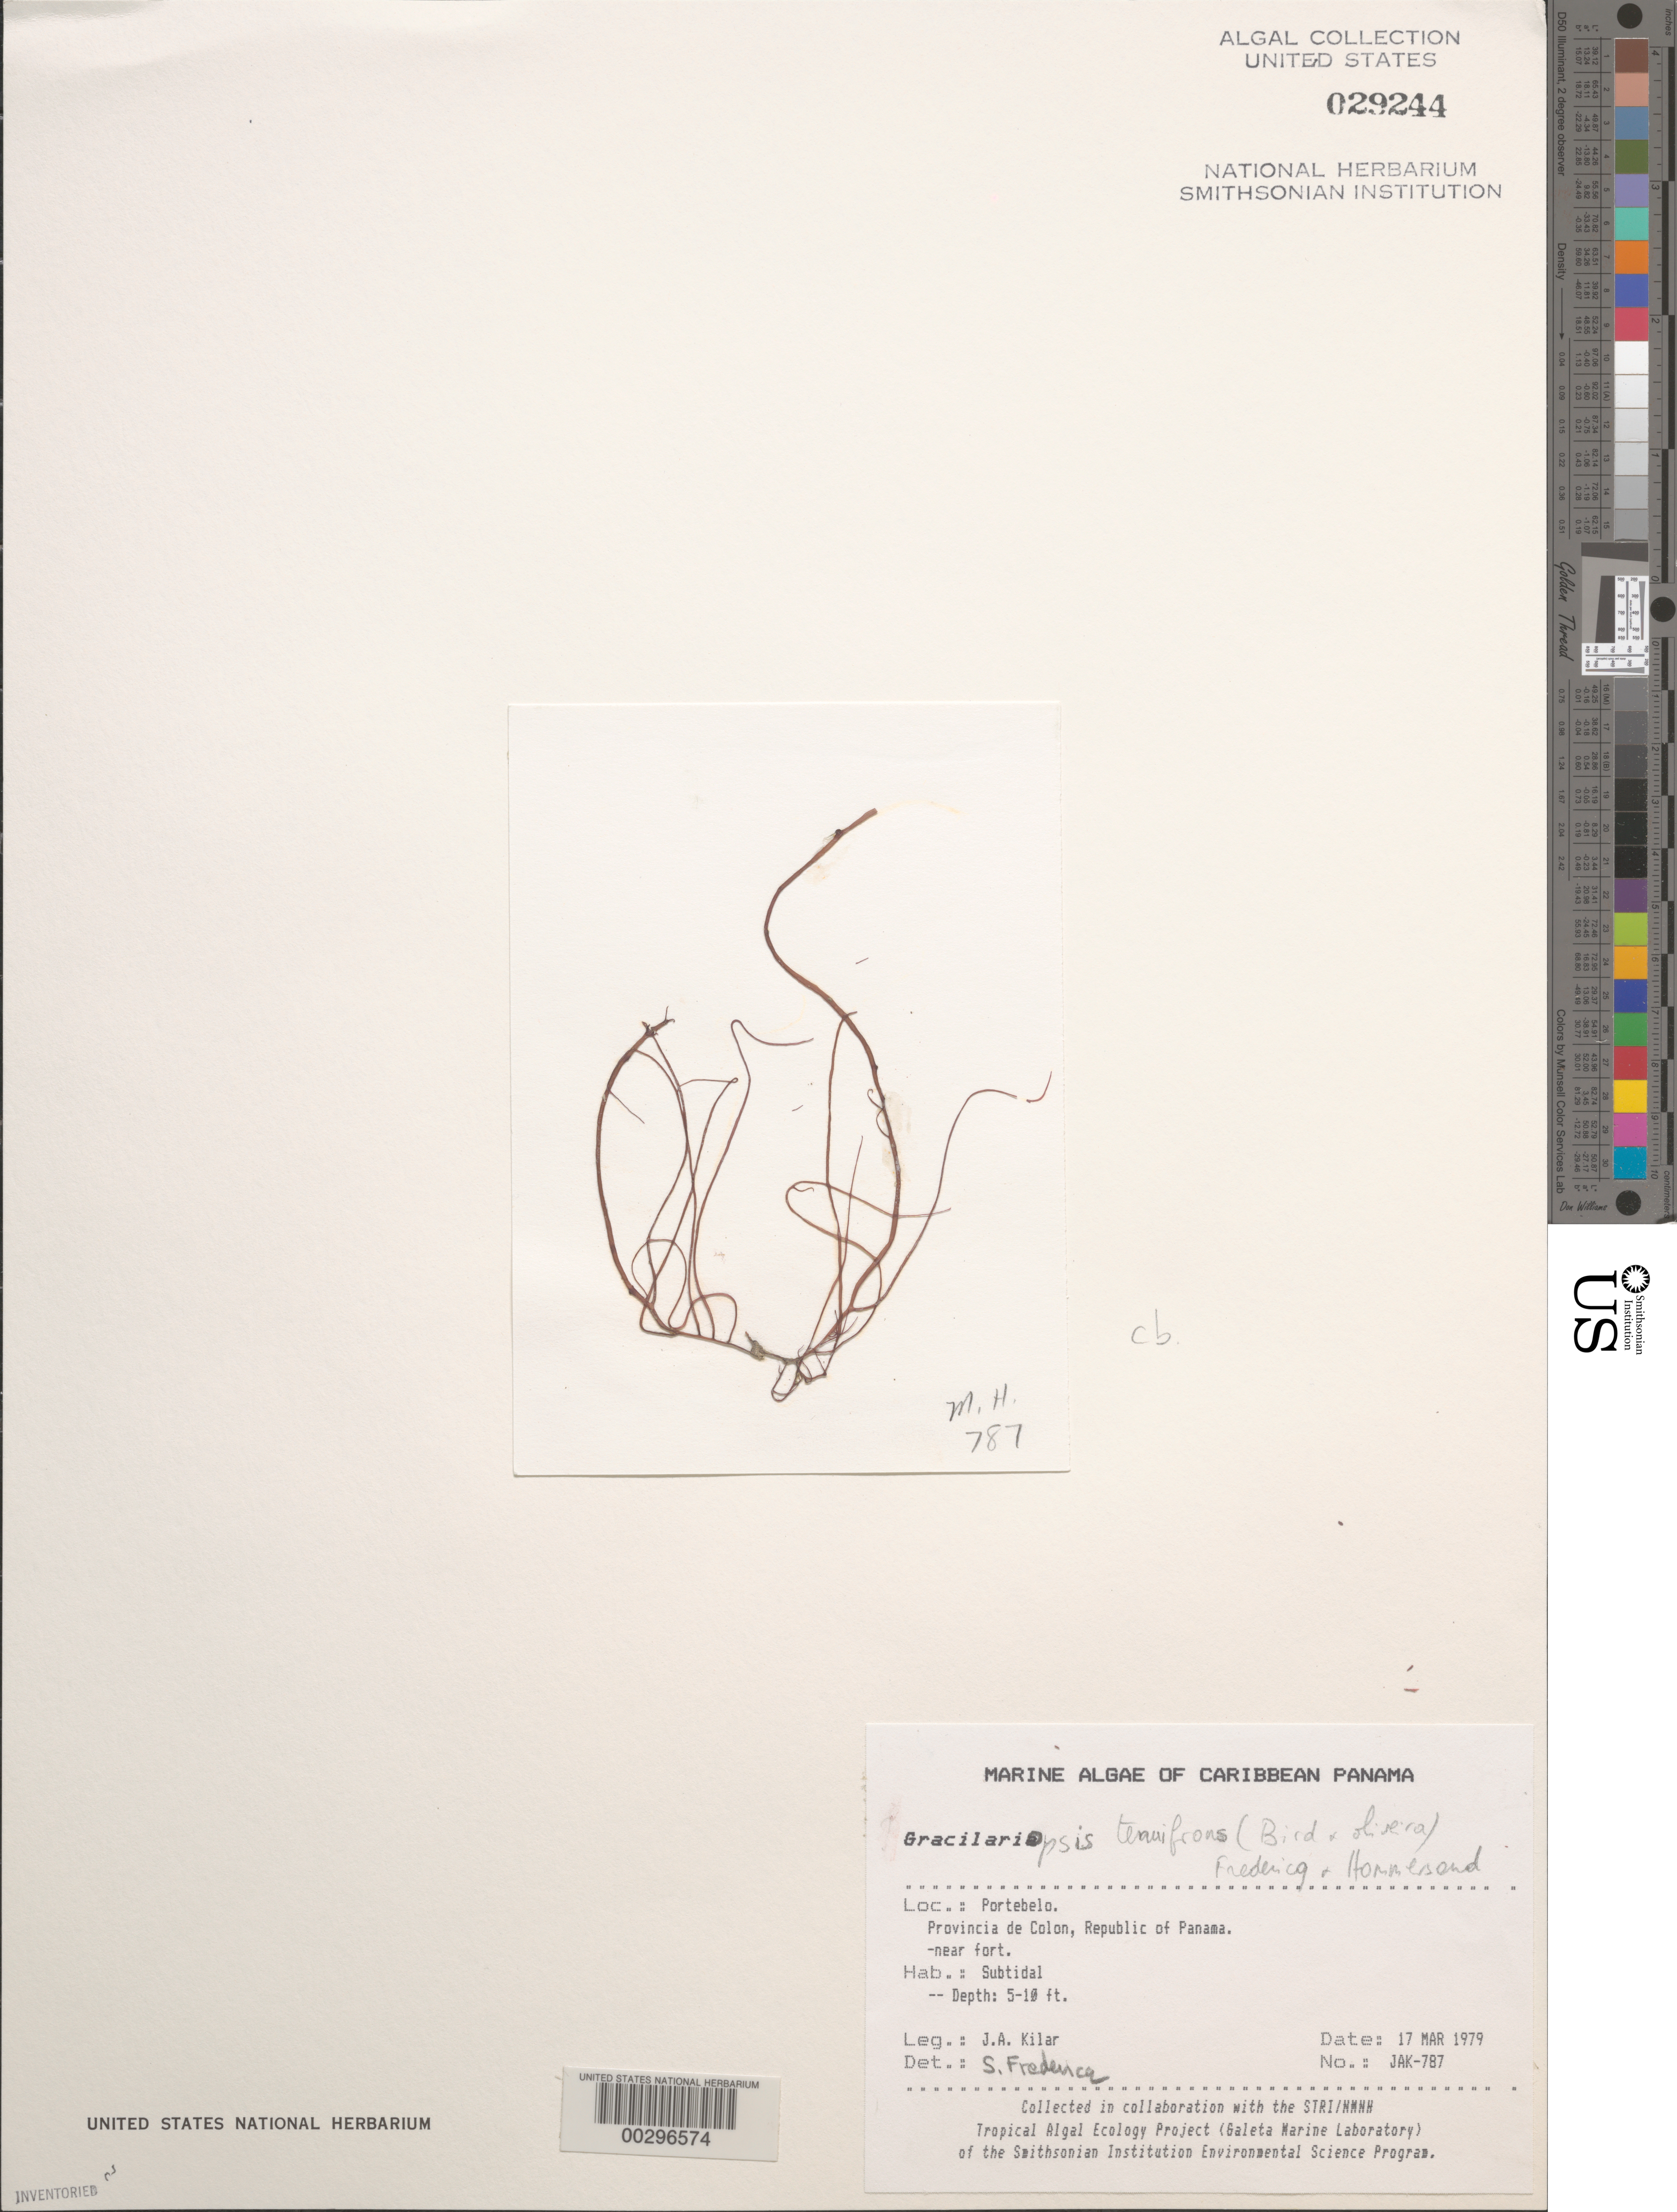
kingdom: Plantae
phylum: Rhodophyta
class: Florideophyceae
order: Gracilariales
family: Gracilariaceae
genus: Gracilariopsis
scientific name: Gracilariopsis tenuifrons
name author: (C.J. Bird & E.C. Oliveira) Fredericq & Hommersand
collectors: J. A. Kilar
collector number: JAK-787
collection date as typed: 17 Mar 1979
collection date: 1979-03-17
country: Panama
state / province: Colón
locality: Portebelo, near the Fort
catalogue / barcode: US 29244